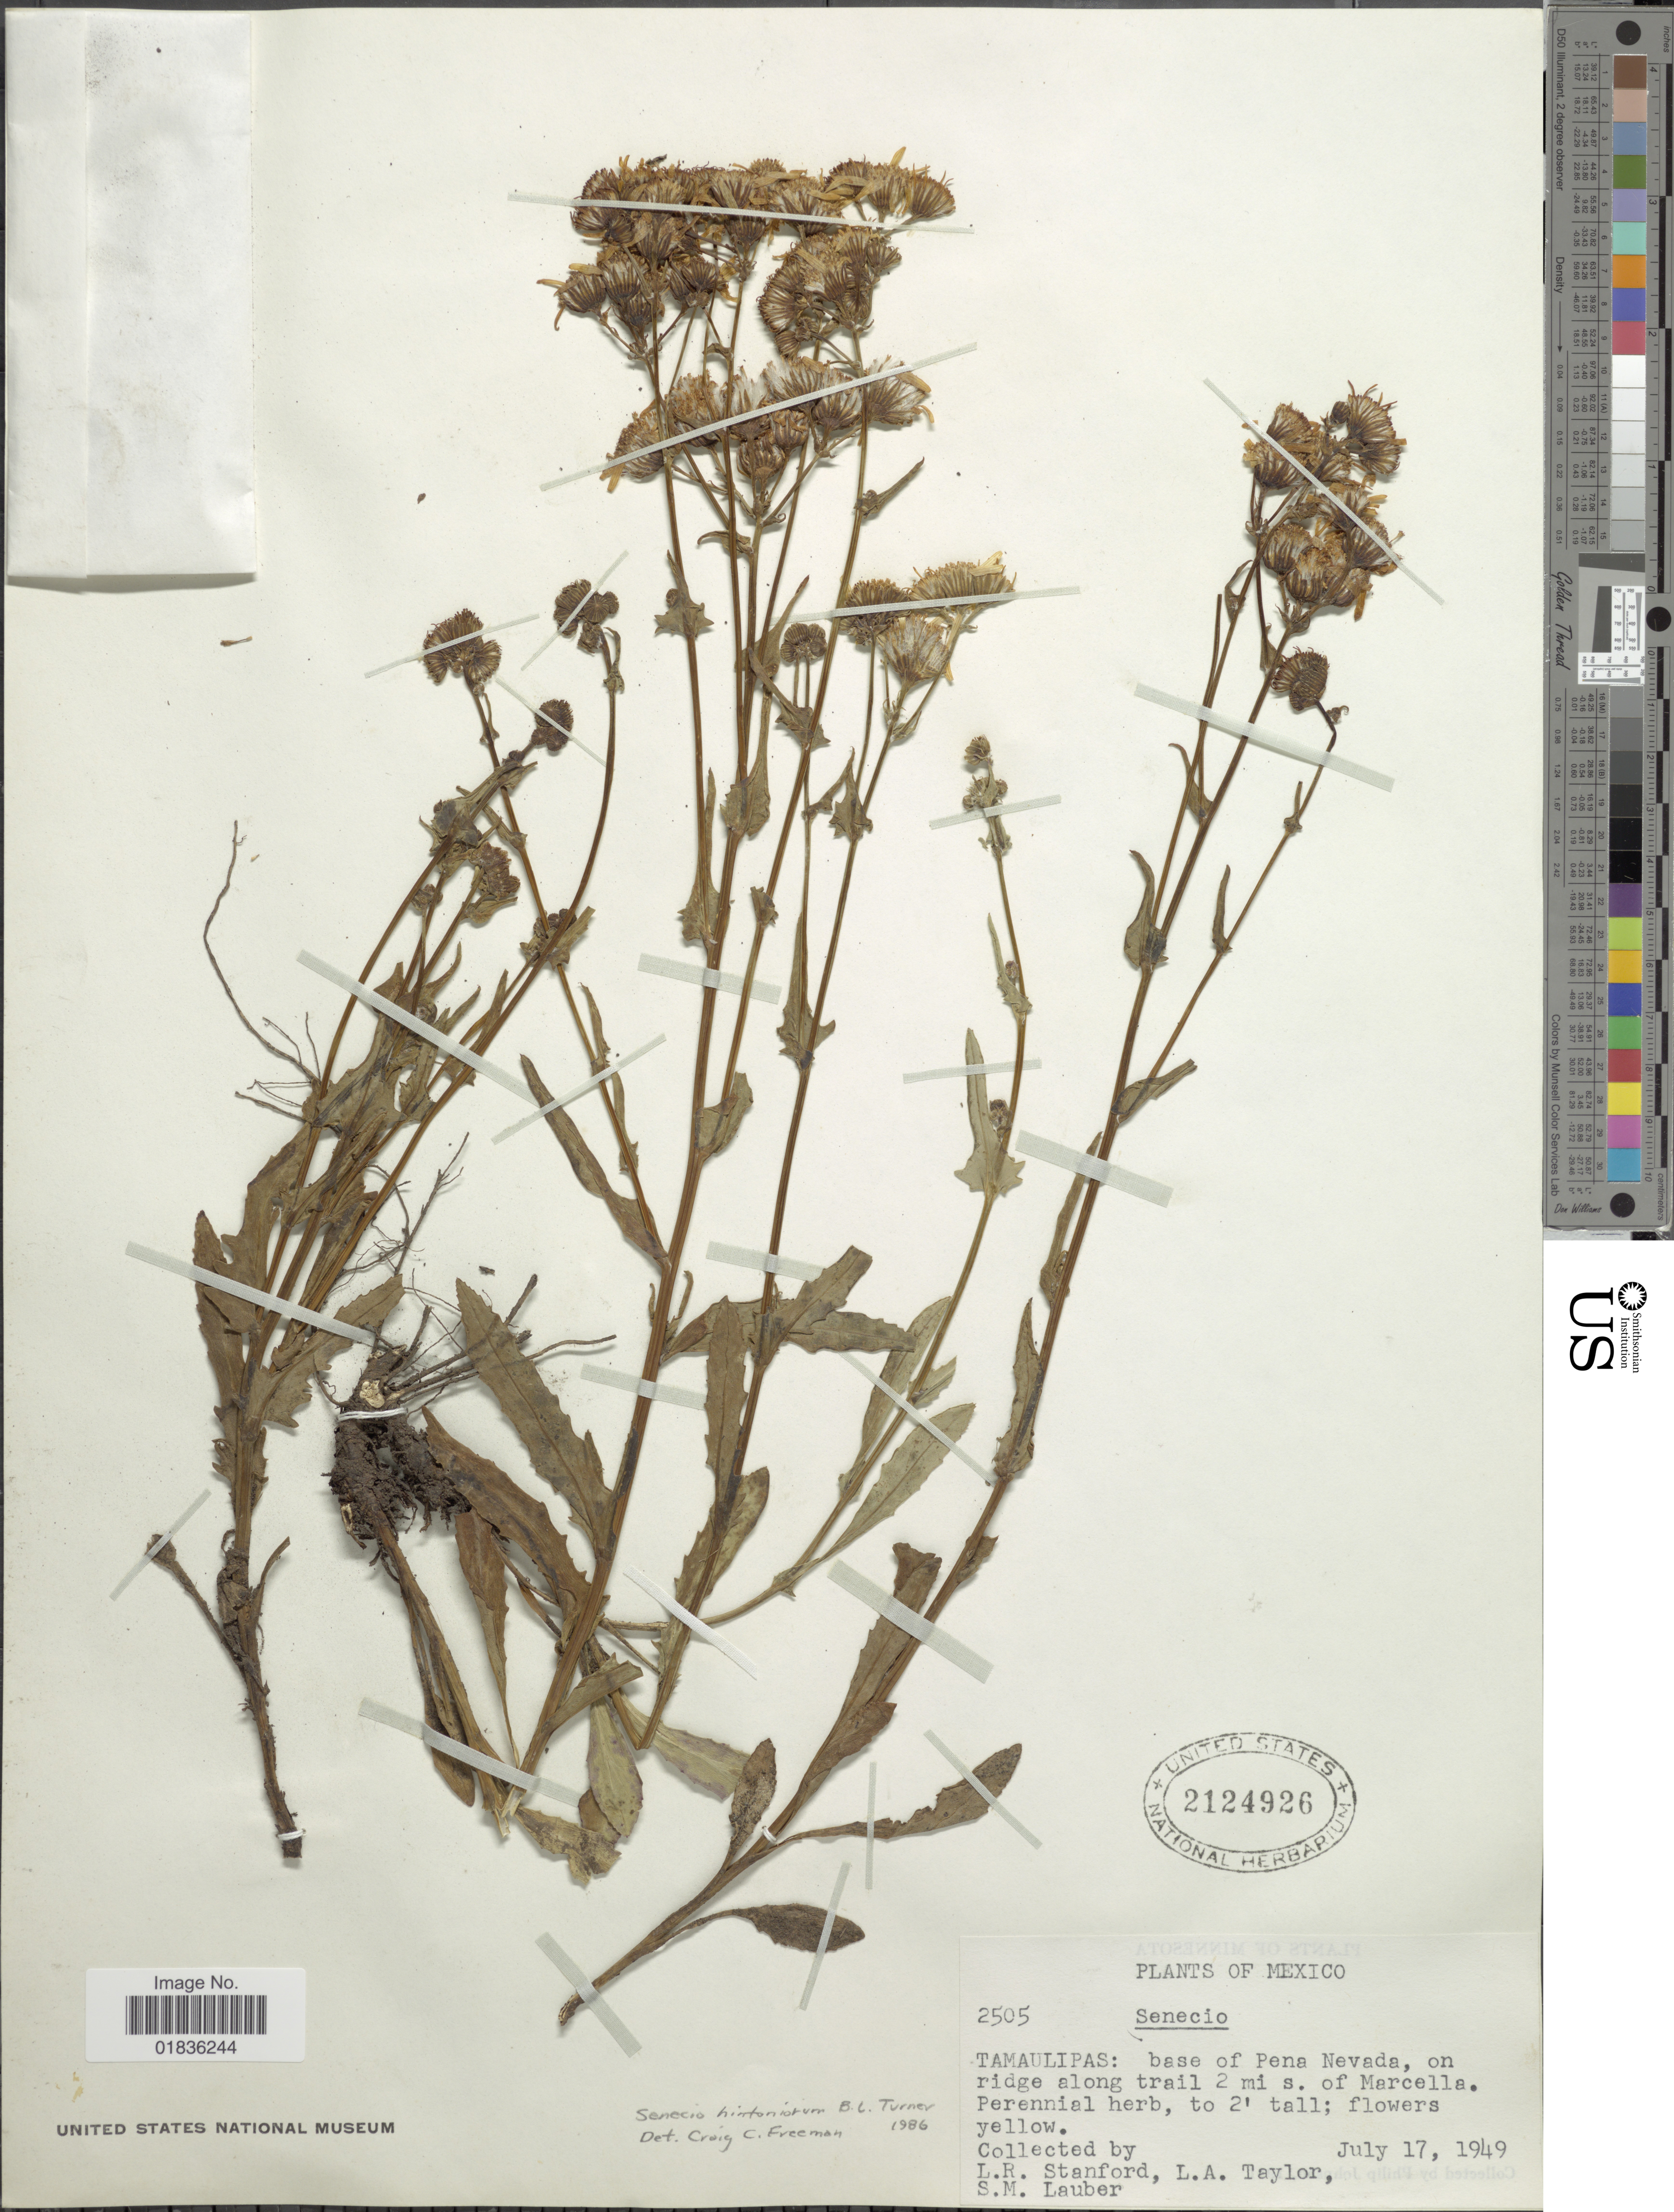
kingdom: Plantae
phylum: Tracheophyta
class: Magnoliopsida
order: Asterales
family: Asteraceae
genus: Senecio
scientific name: Senecio hintoniorum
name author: B.L. Turner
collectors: L. R. Stanford, L. A. Taylor & S. M. Lauber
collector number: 2505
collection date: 1949-07-17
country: Mexico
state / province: Tamaulipas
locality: Base of Pena Nevada, on ridge along trail 2 mi. s. of Marcella.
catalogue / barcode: US 2124926